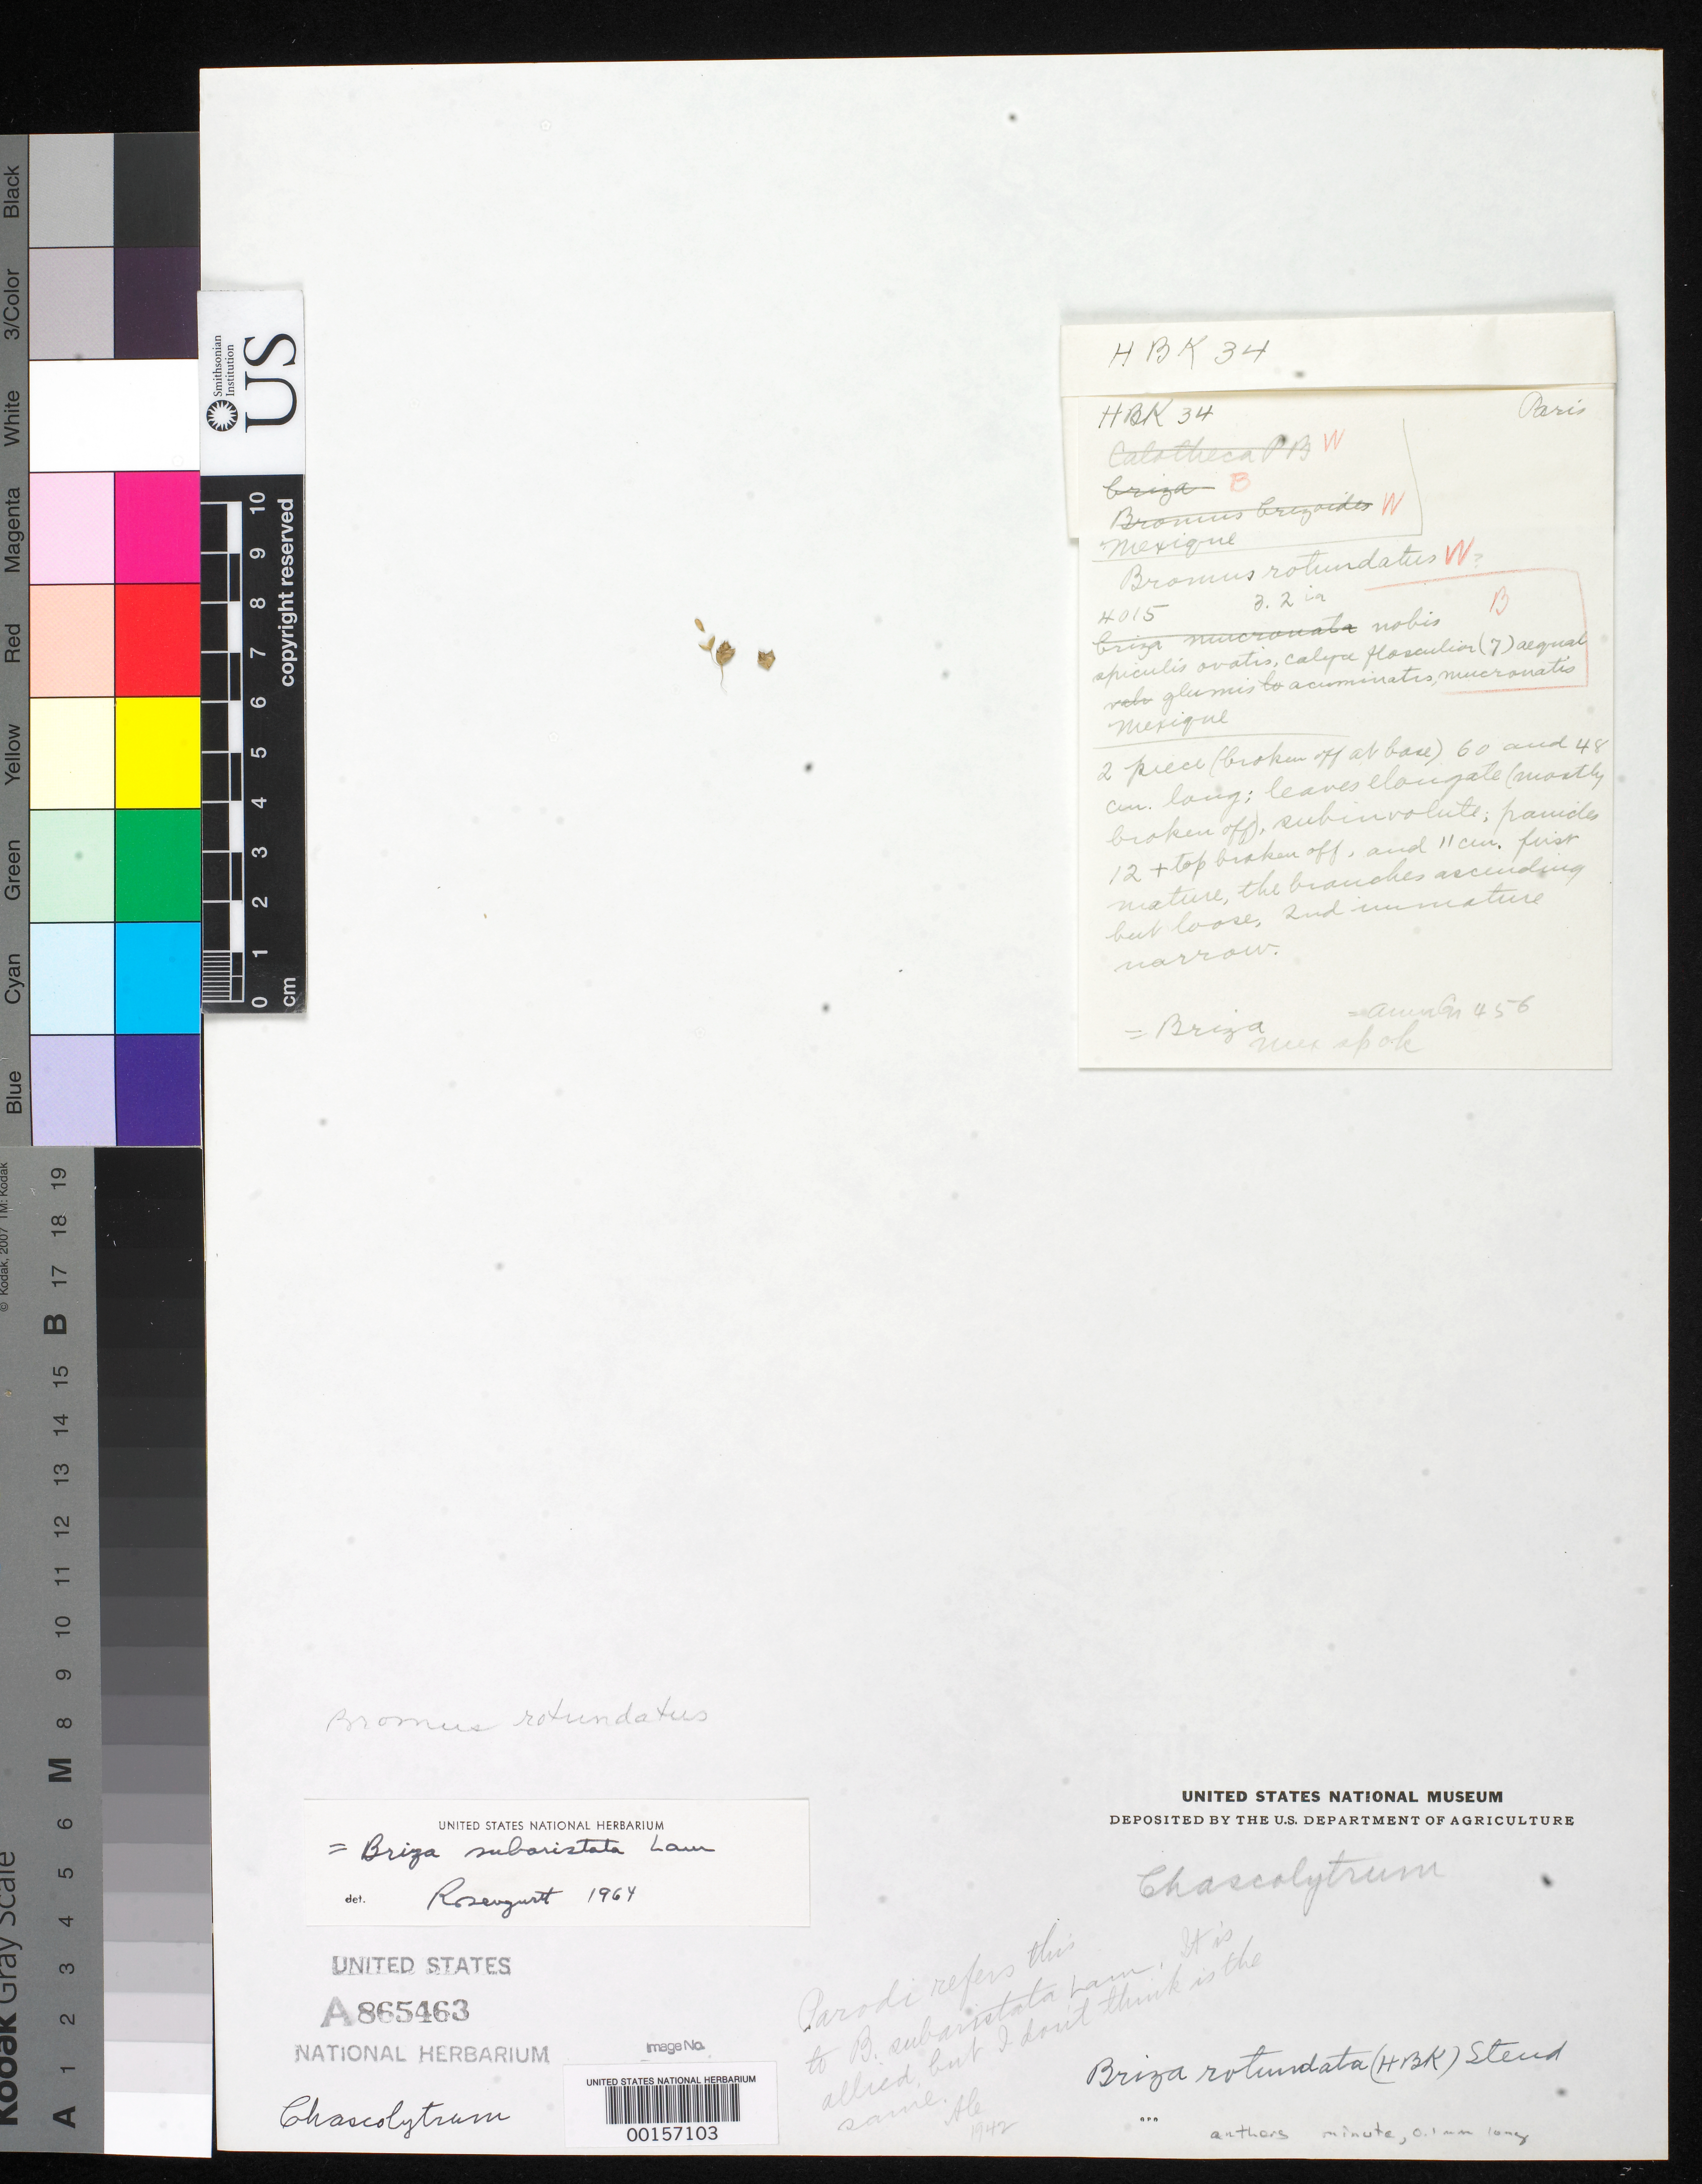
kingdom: Plantae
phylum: Tracheophyta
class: Liliopsida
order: Poales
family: Poaceae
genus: Bromus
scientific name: Bromus rotundatus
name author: Kunth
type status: Type Fragment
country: Mexico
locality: Inter Zelaya et Queretaro.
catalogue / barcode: US 865463A